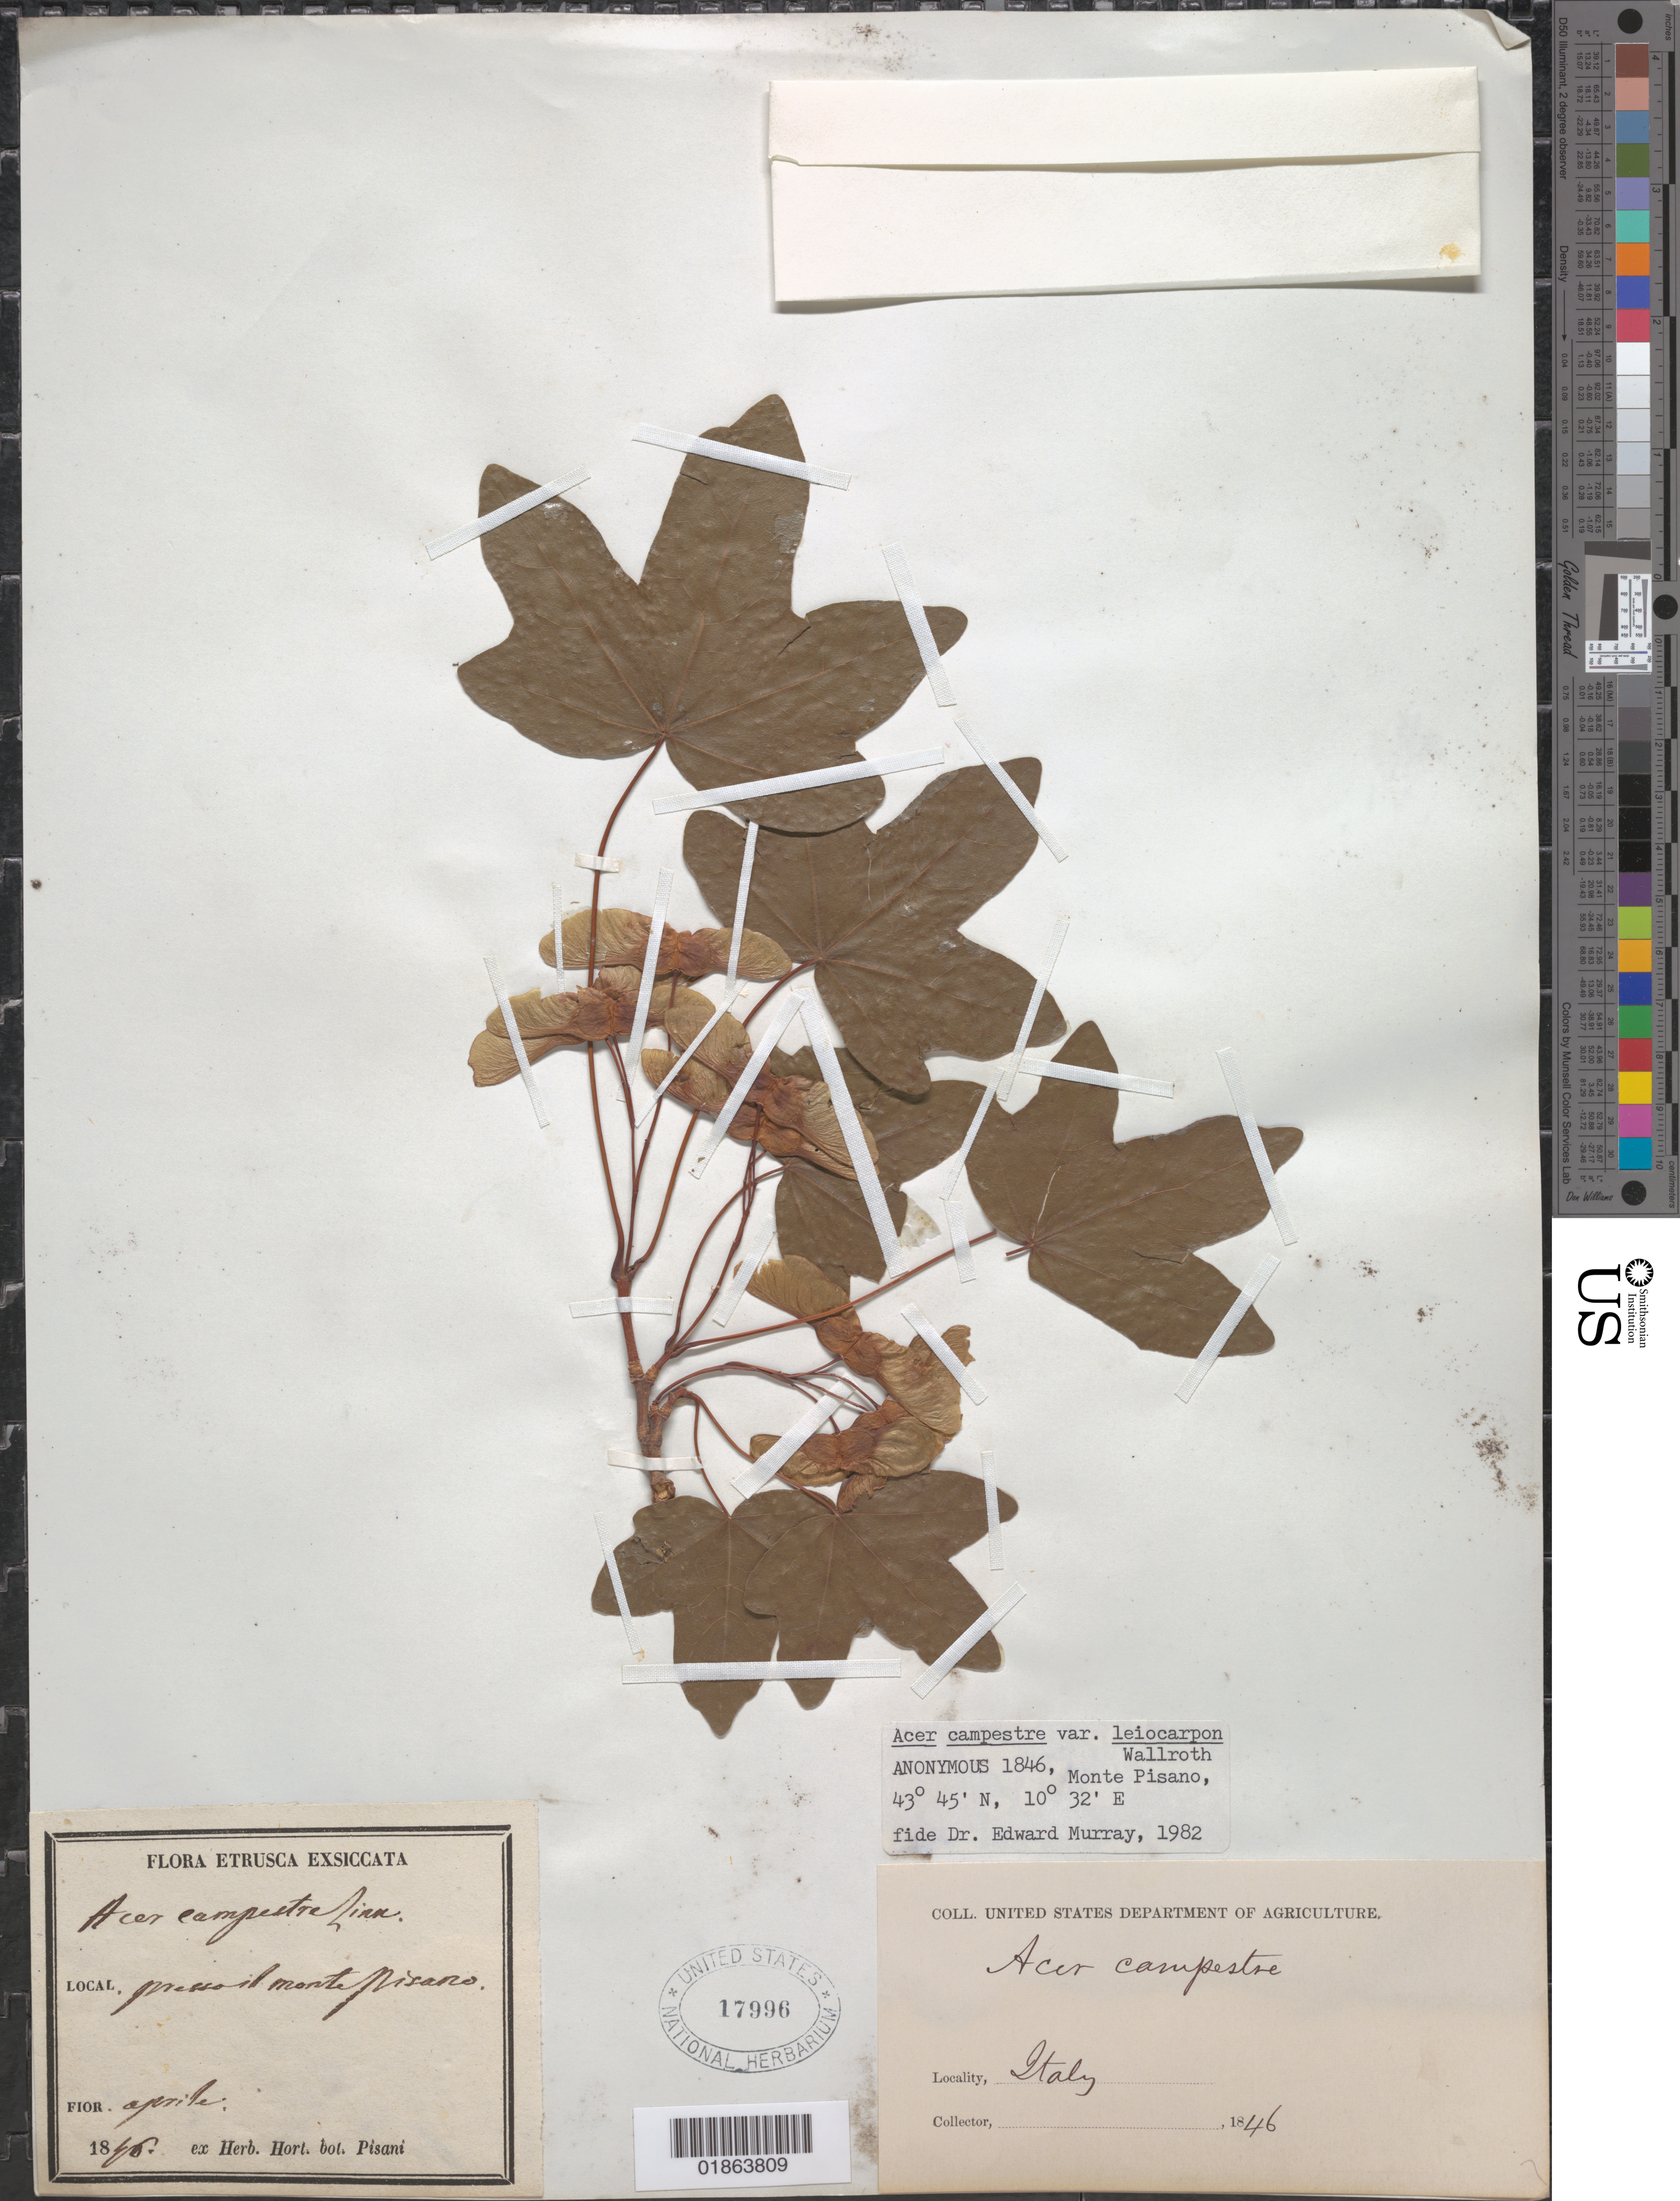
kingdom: Plantae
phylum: Tracheophyta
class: Magnoliopsida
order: Sapindales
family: Sapindaceae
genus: Acer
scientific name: Acer campestre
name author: L.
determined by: Murray, Edward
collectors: ex herb. Hort. Bot. Pisani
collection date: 1846-04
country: Italy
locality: Monte Pisano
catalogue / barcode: US 17996